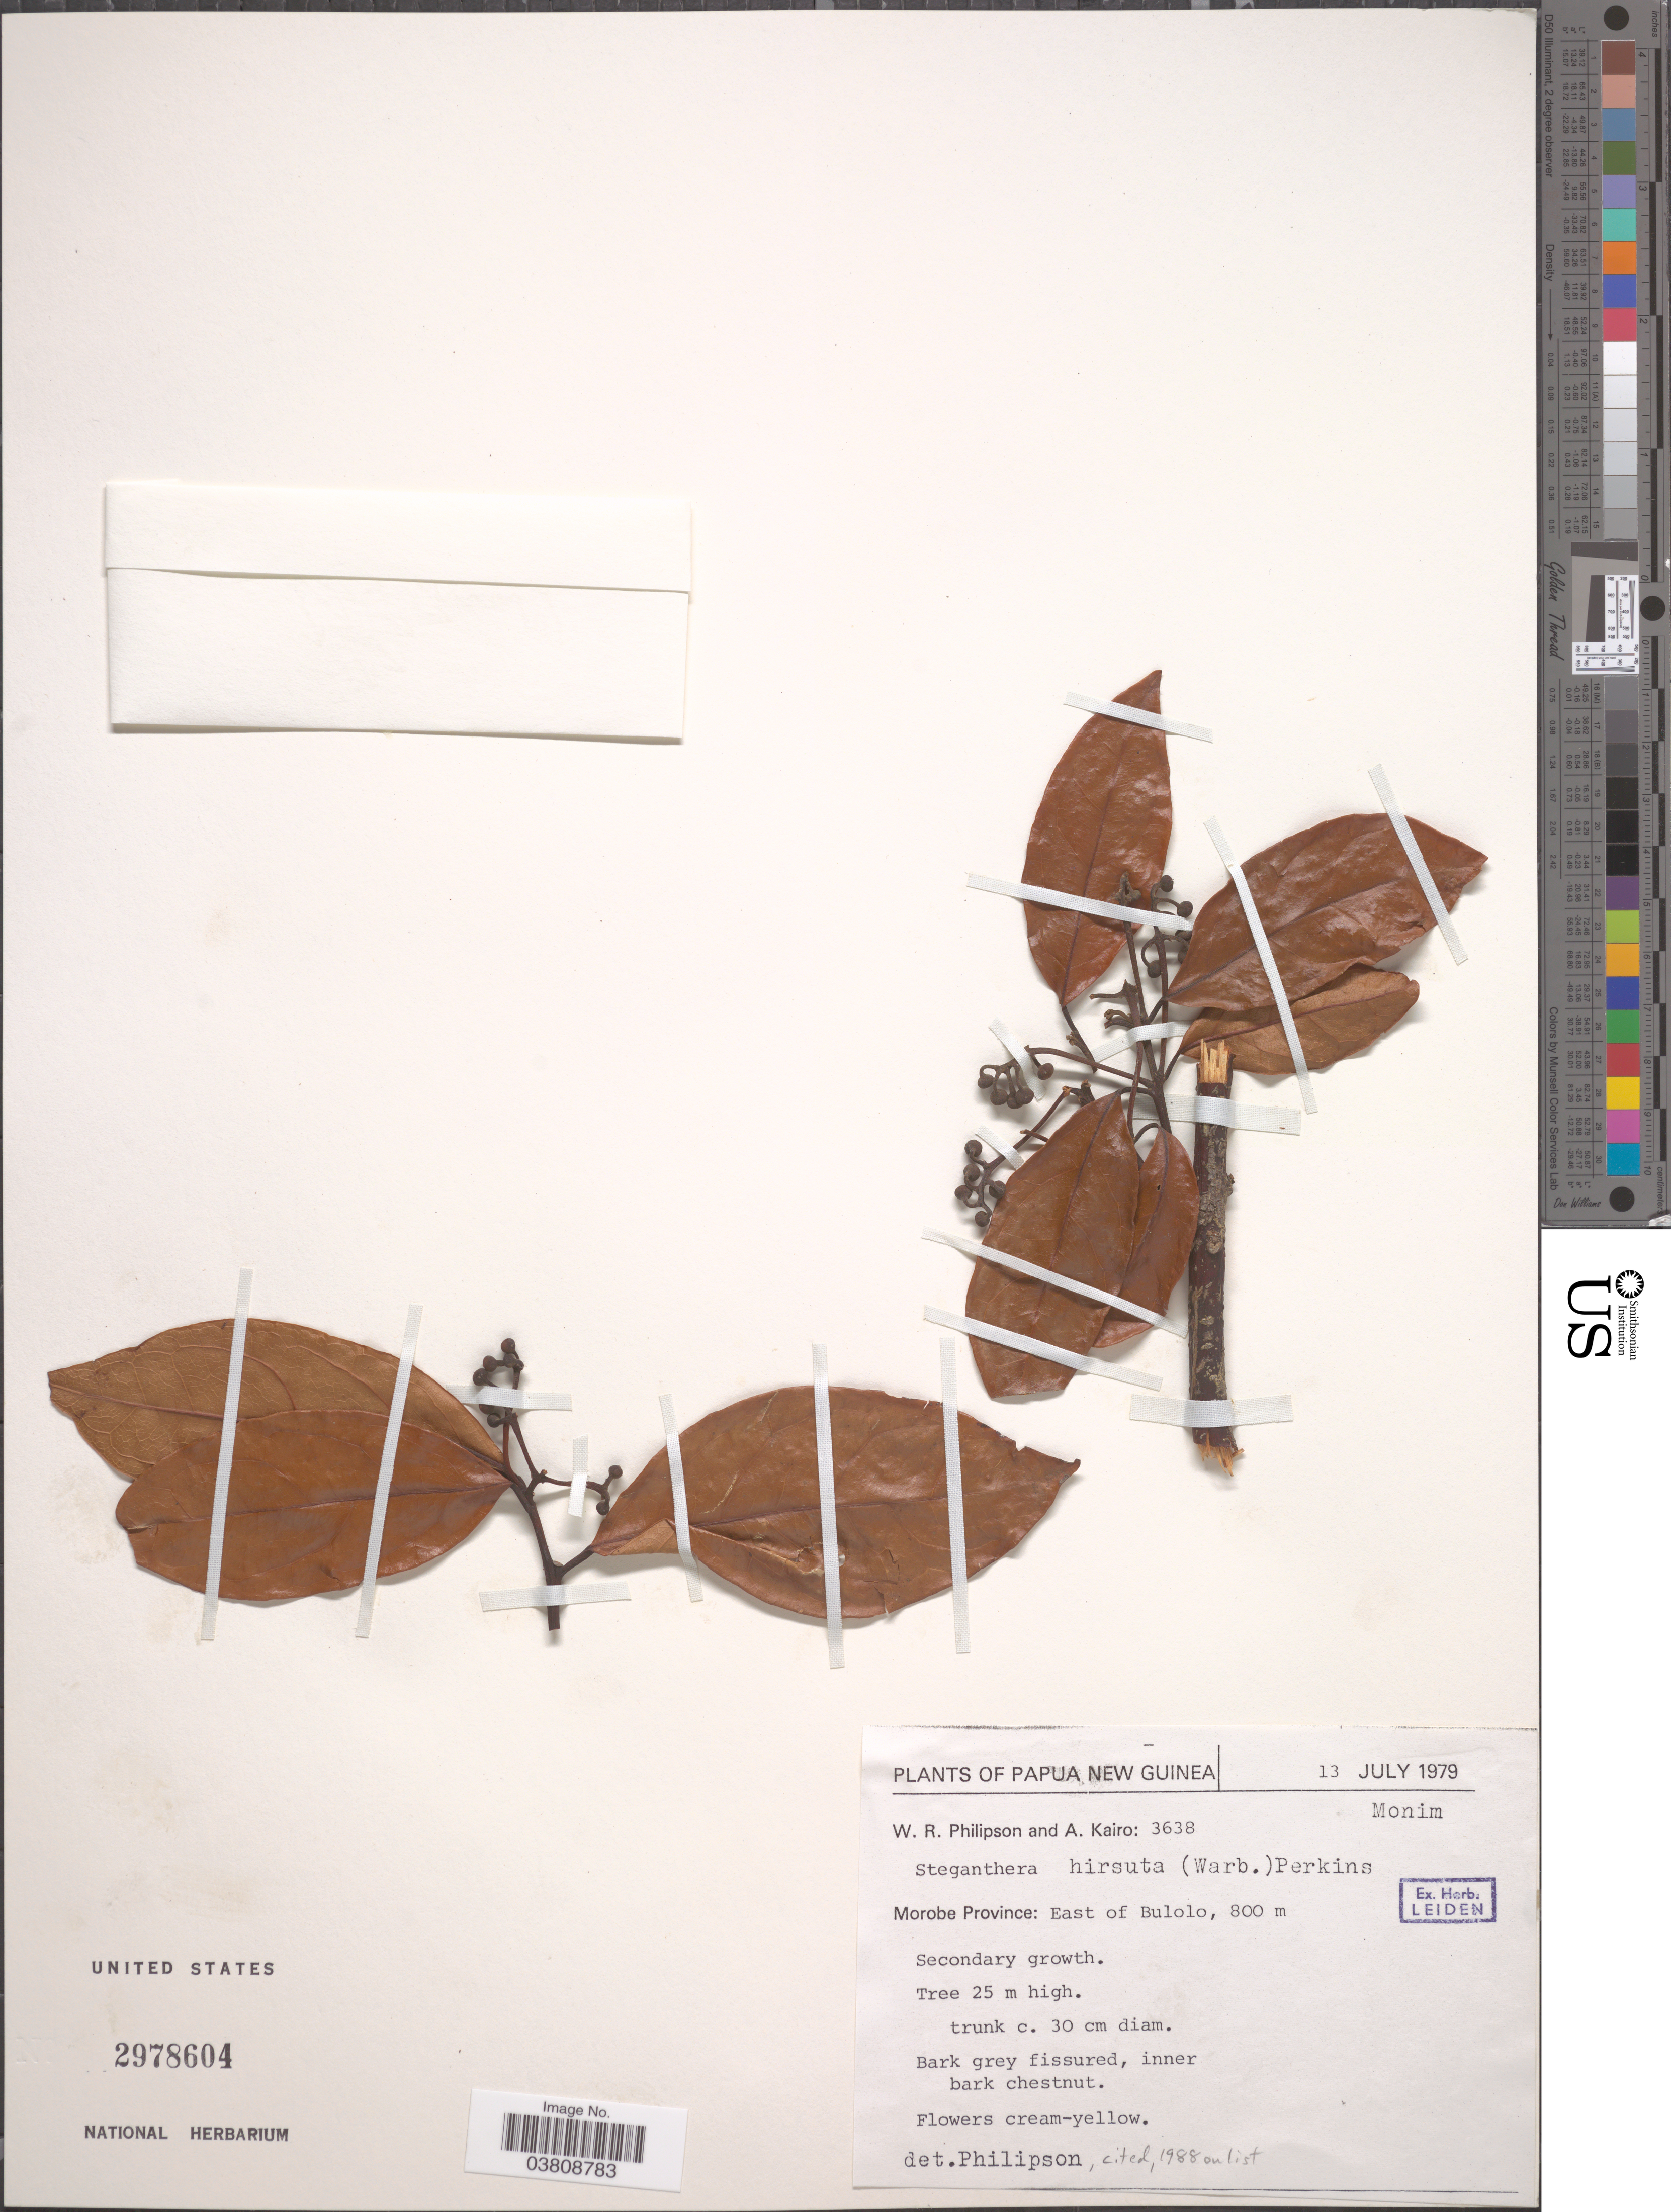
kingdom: Plantae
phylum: Tracheophyta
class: Magnoliopsida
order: Laurales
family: Monimiaceae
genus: Steganthera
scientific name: Steganthera hirsuta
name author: (Warb.) Perkins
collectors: W. R. Philipson & A. Kairo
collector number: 3638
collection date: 1979-07-13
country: Papua New Guinea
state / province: Morobe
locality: East of Bulolo.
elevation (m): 800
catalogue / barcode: US 2978604